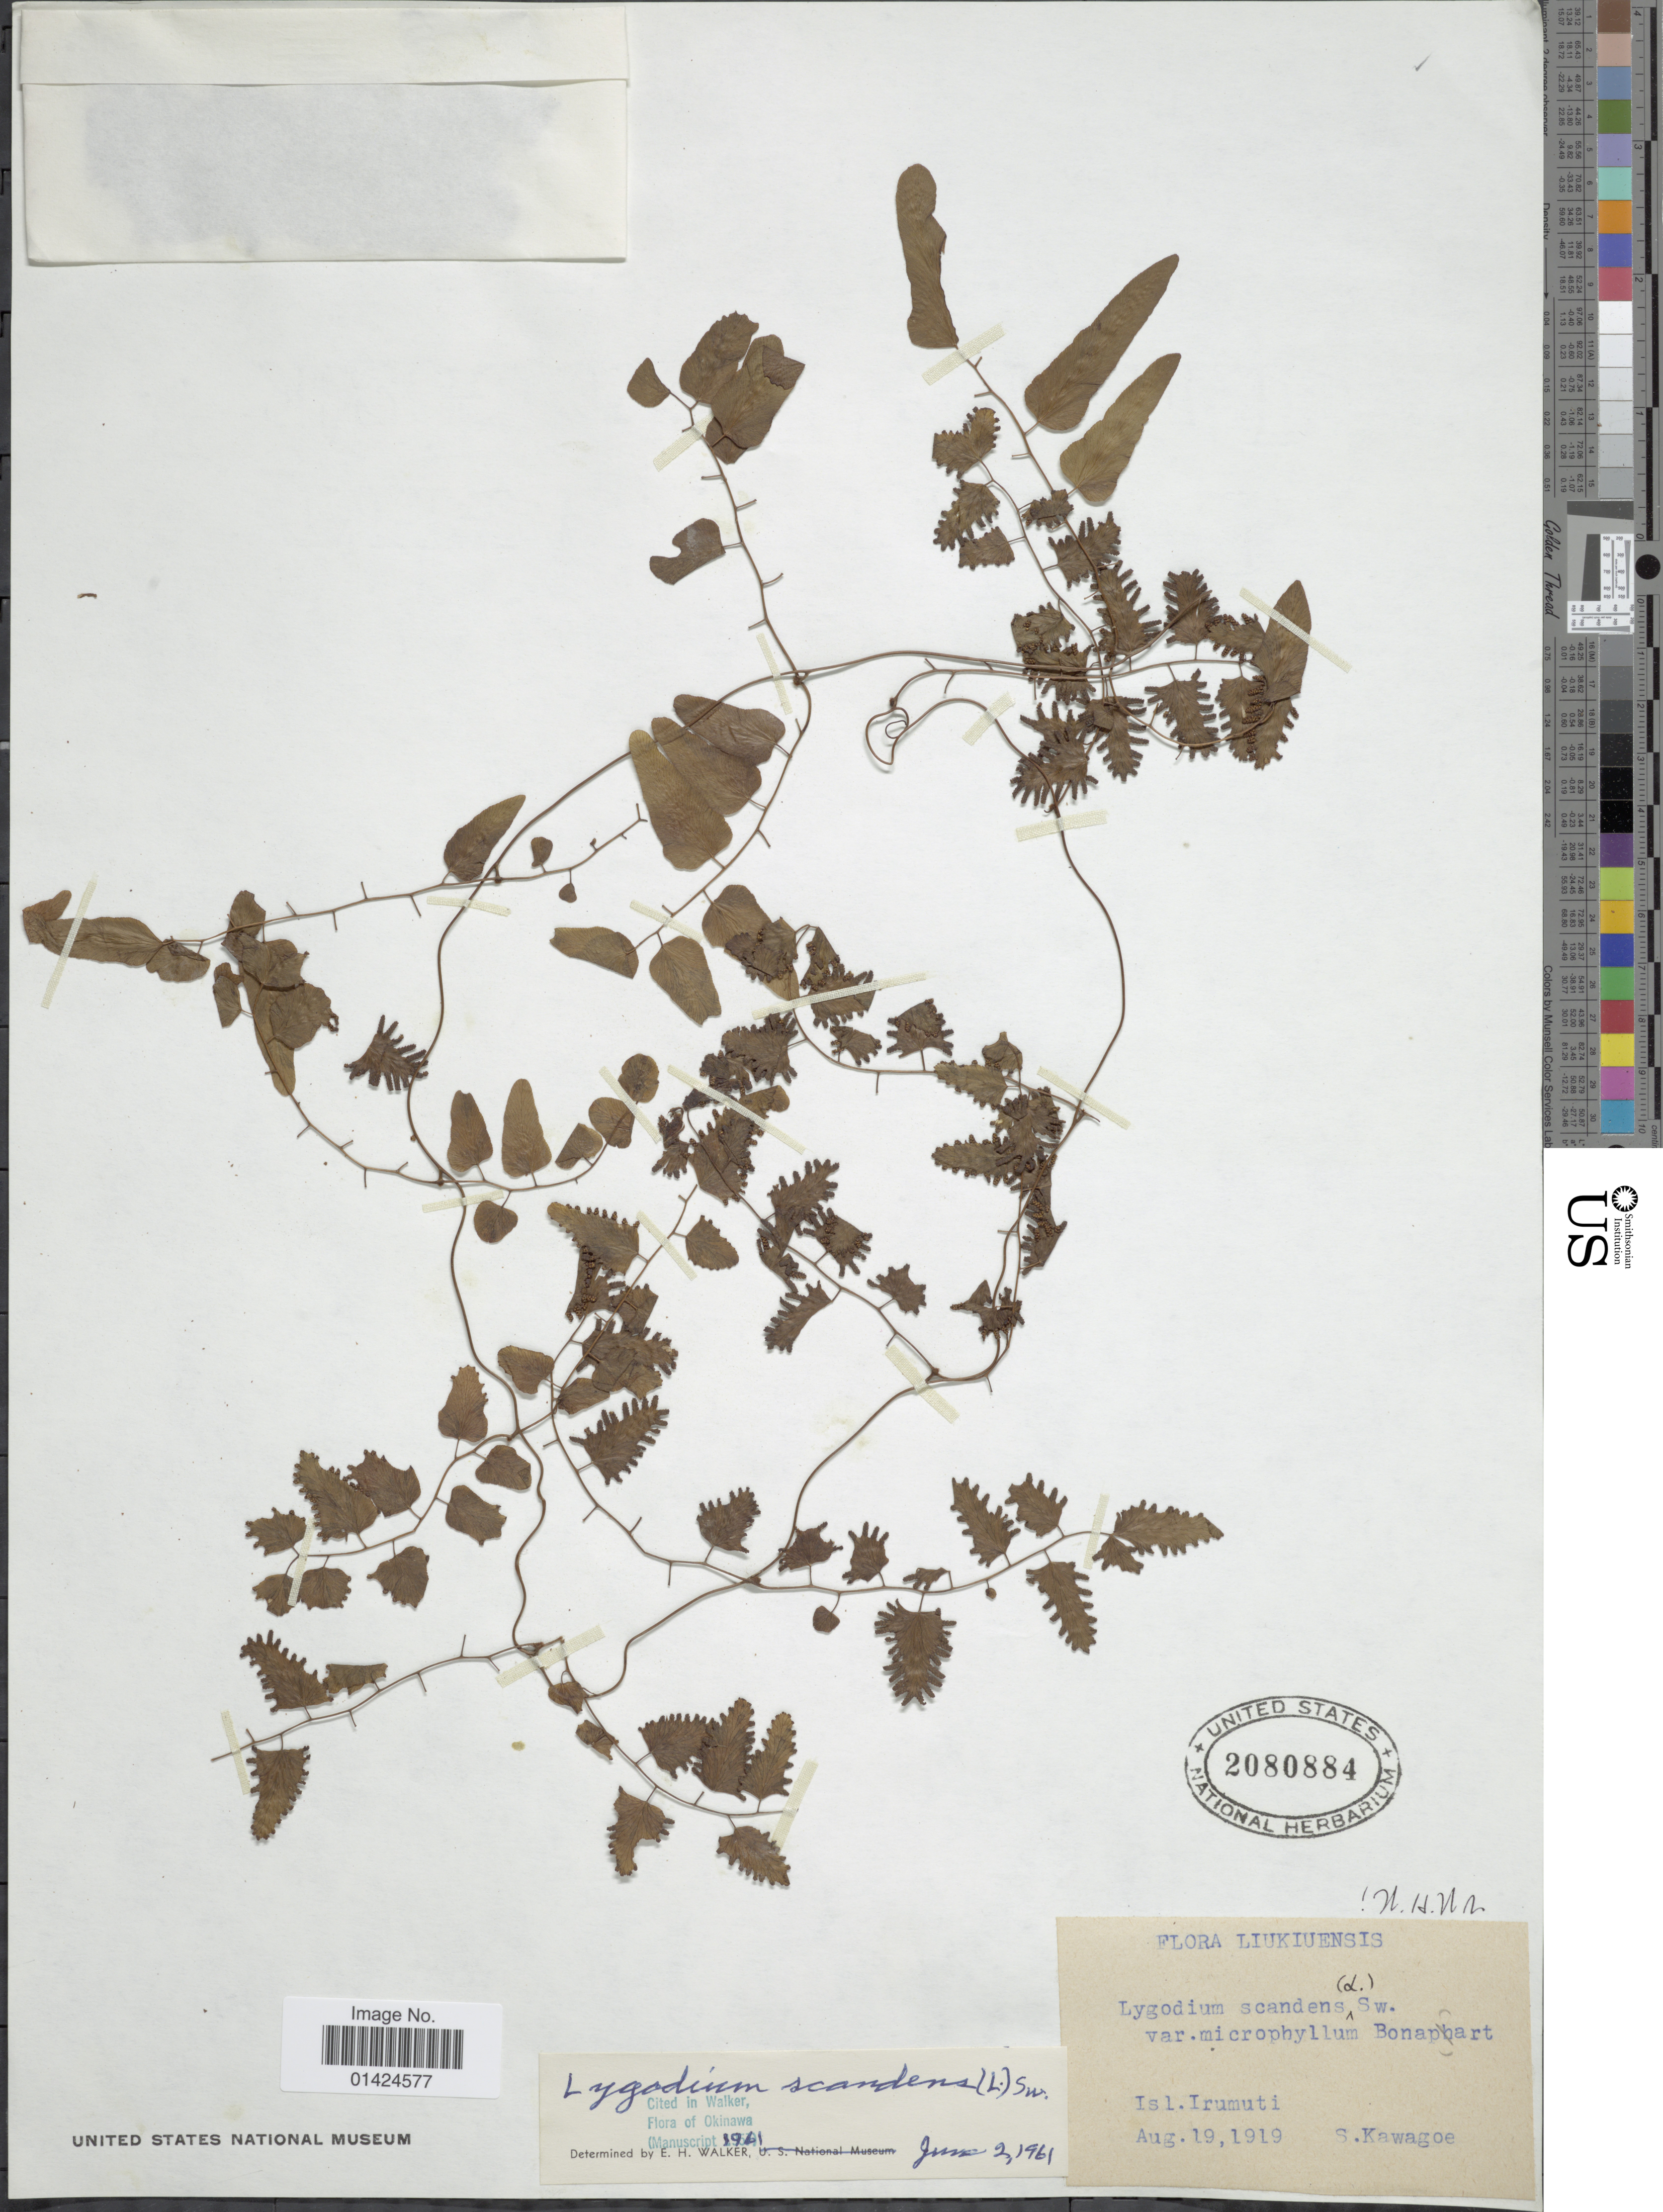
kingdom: Plantae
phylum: Tracheophyta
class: Polypodiopsida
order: Schizaeales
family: Lygodiaceae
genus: Lygodium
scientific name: Lygodium microphyllum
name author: (Cav.) R. Br.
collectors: S. Kawagoe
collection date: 1919-08-19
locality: Flora Liukiuensis. Isl.Irumuti.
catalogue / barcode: US 2080884